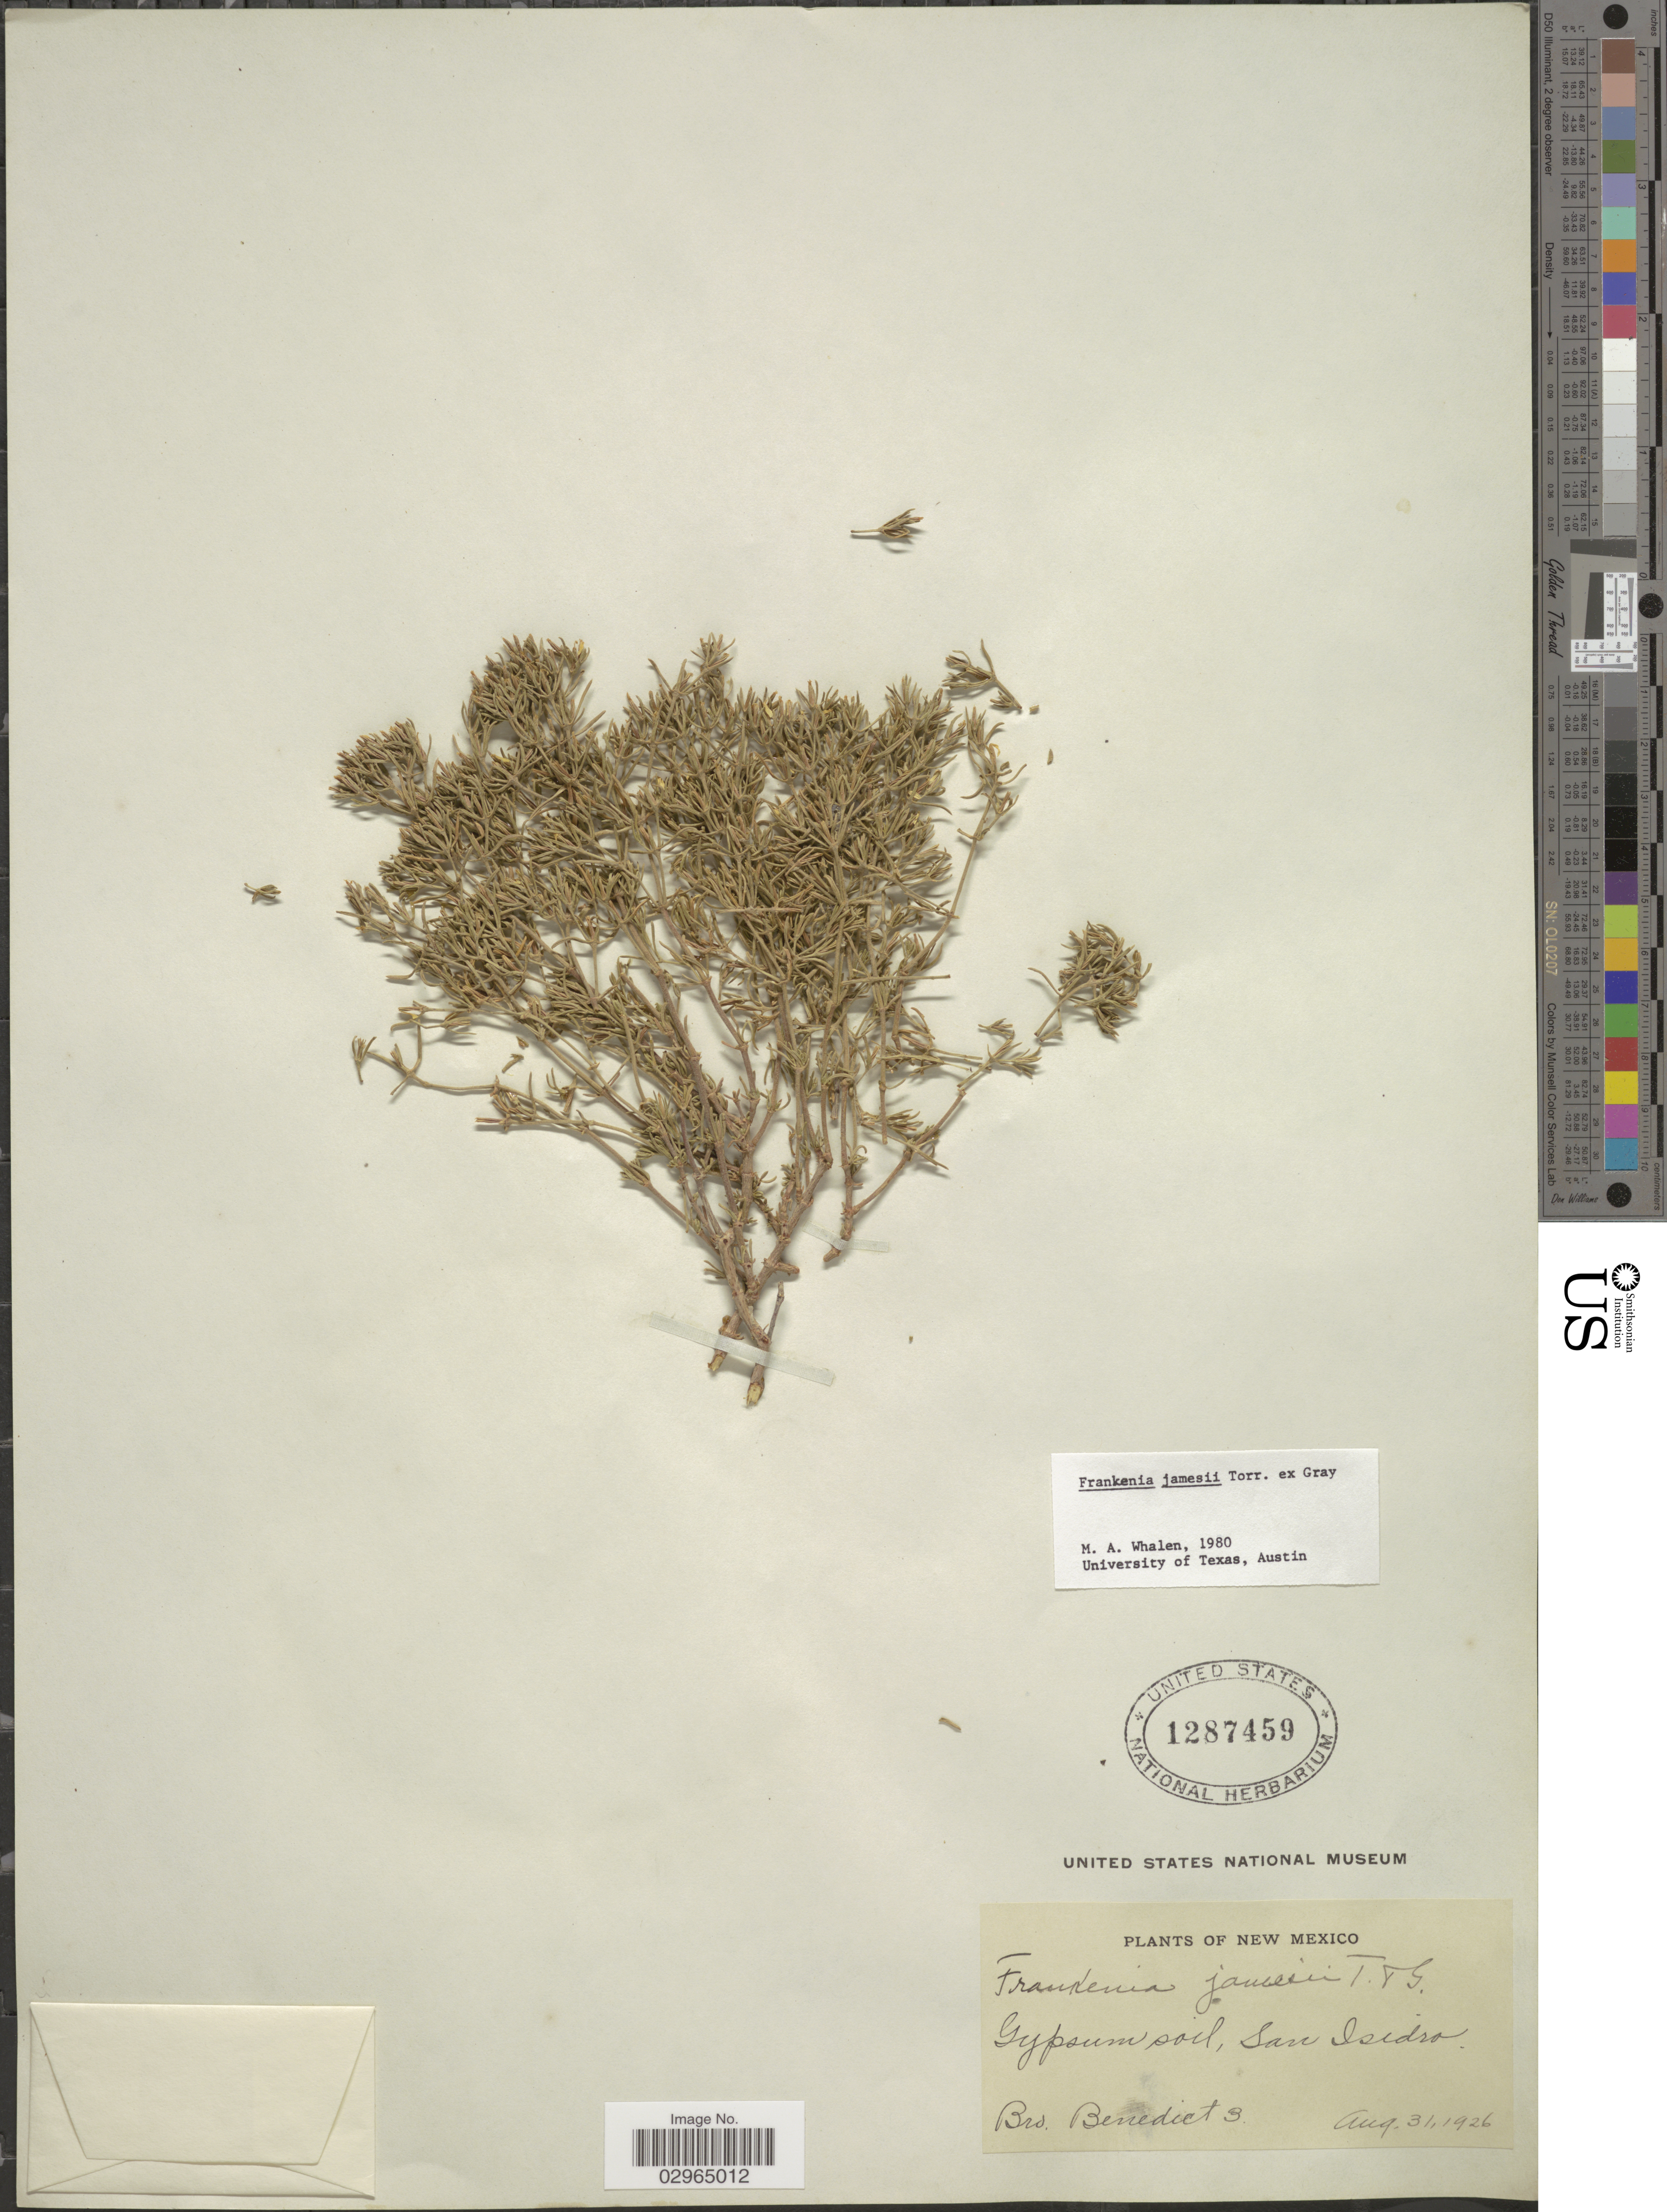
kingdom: Plantae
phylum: Tracheophyta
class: Magnoliopsida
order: Caryophyllales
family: Frankeniaceae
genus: Frankenia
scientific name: Frankenia jamesii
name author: Torr.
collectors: B. Ayers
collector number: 3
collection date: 1926-08-31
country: United States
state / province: New Mexico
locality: San Isidro.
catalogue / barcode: US 1287459